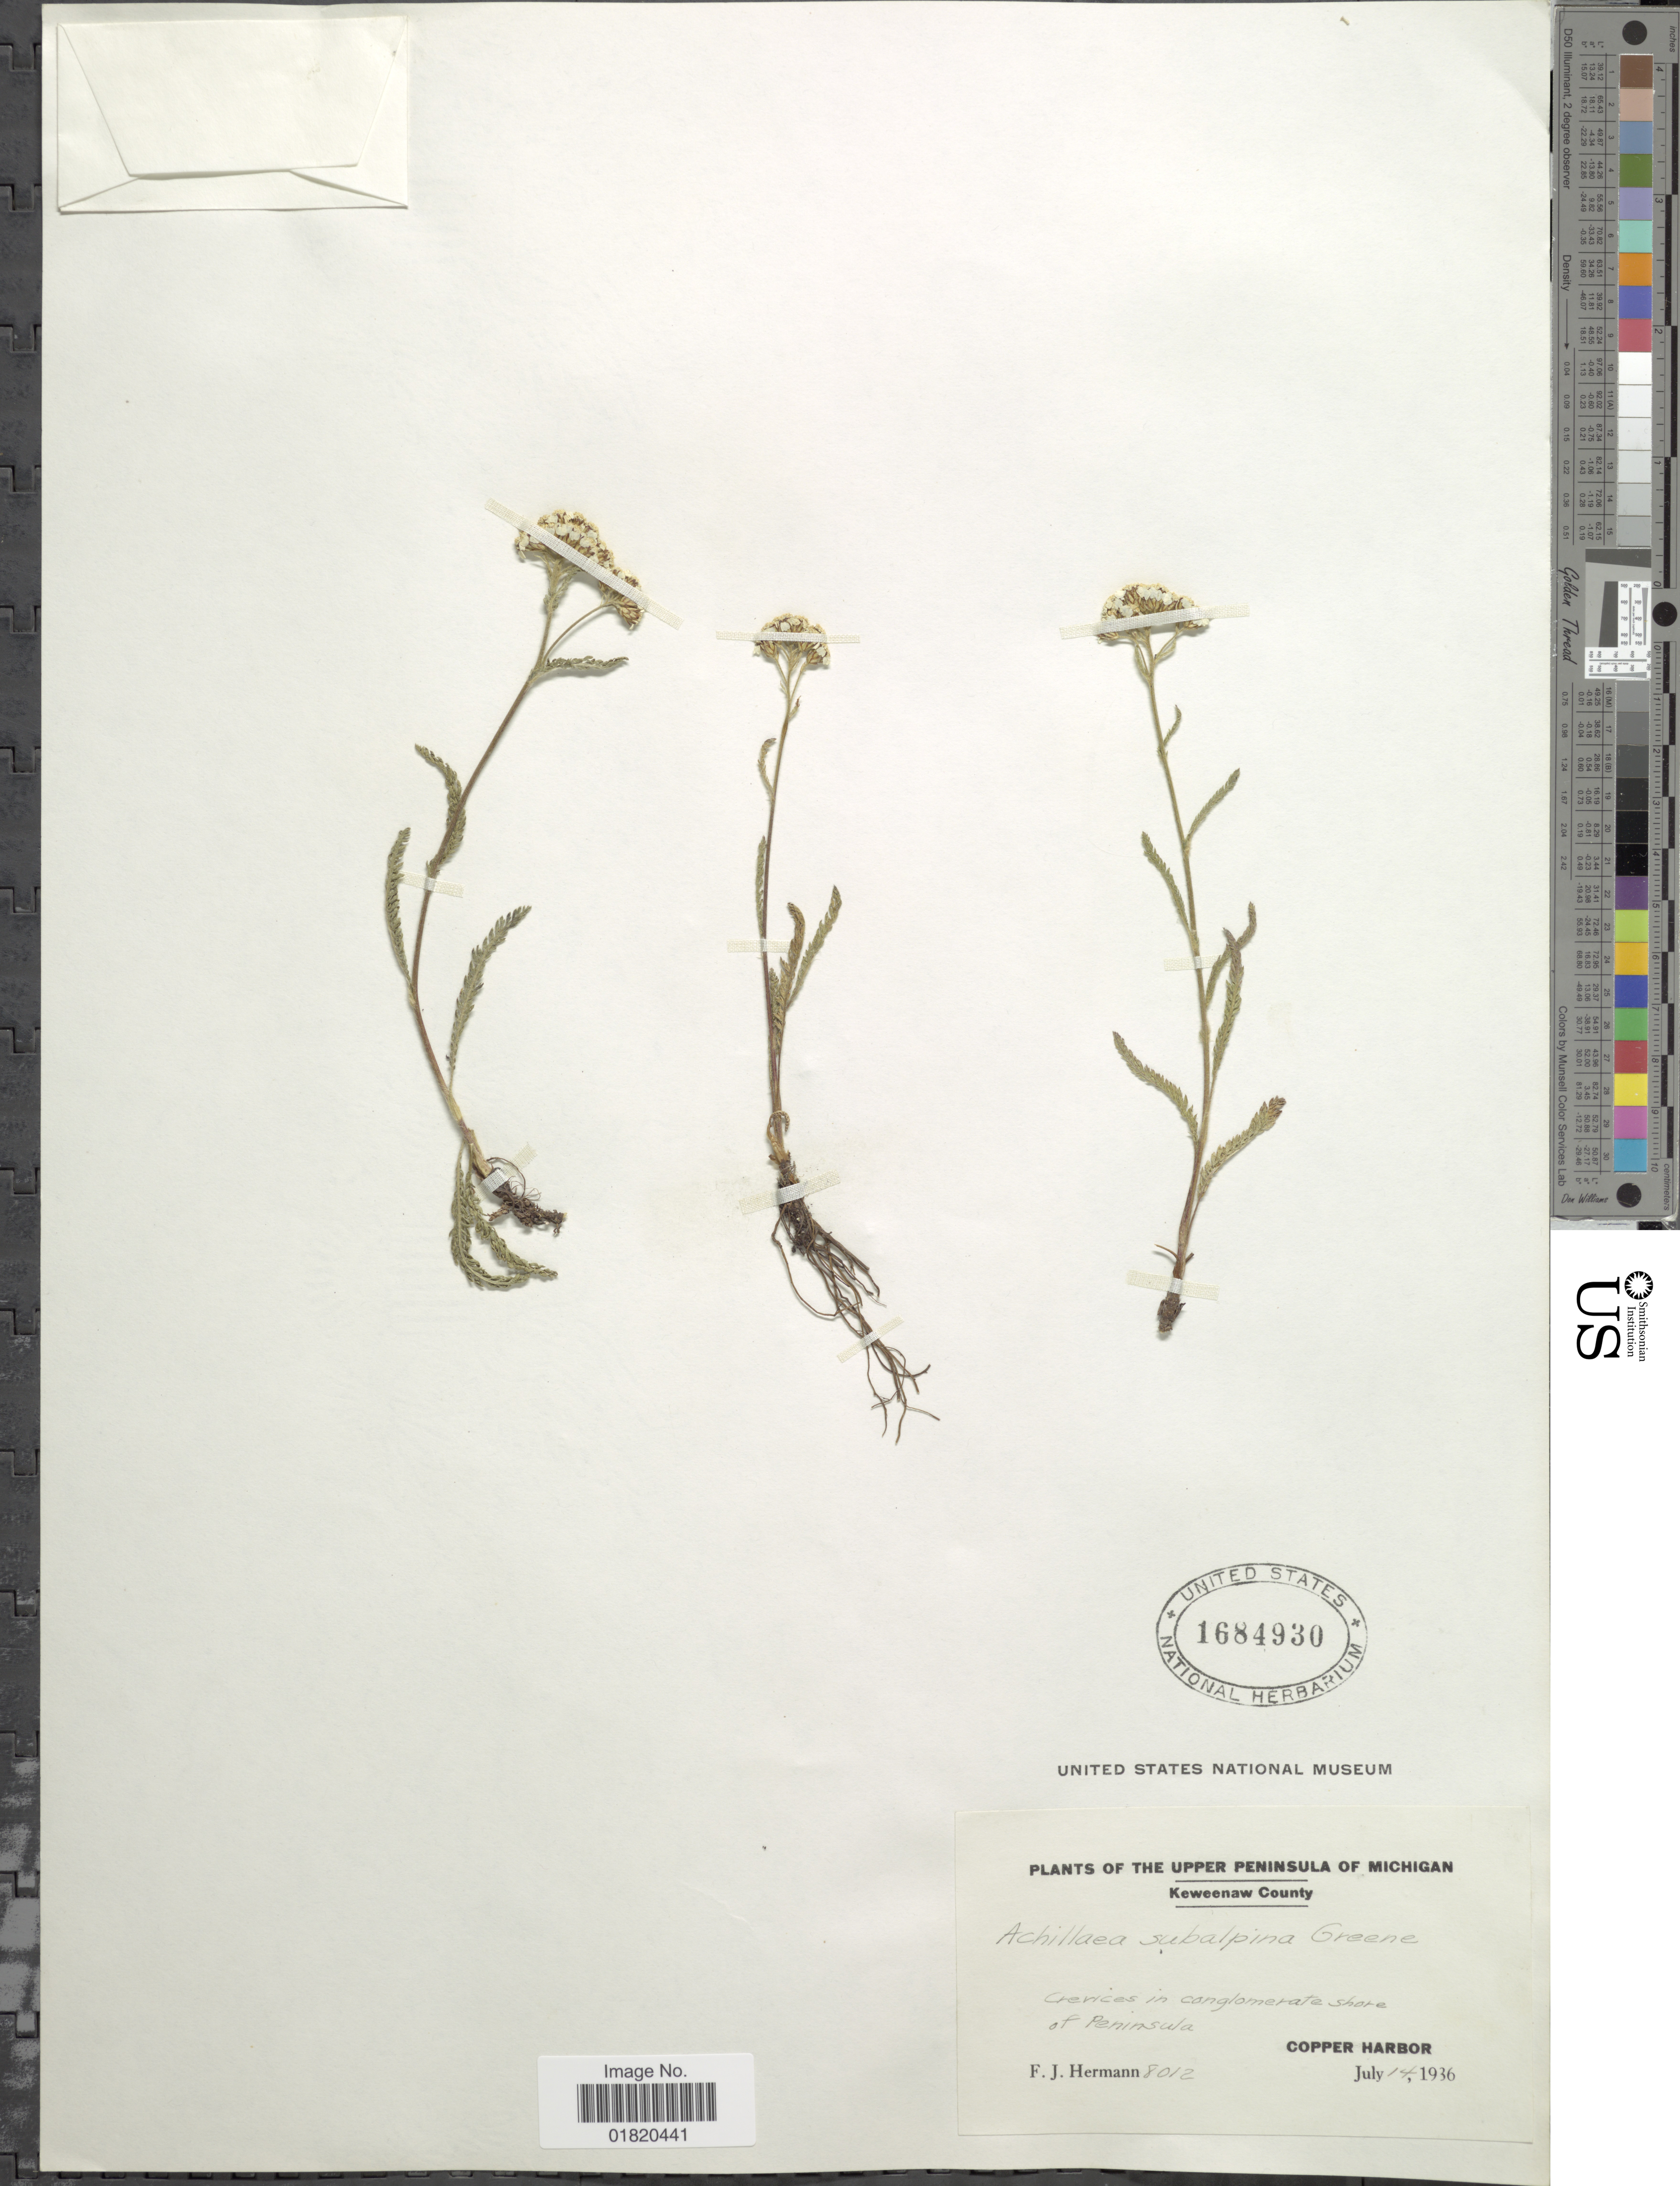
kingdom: Plantae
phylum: Tracheophyta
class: Magnoliopsida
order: Asterales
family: Asteraceae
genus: Achillea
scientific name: Achillea subalpina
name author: Greene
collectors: F. J. Hermann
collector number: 8012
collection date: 1936-07-14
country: United States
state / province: Michigan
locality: Upper Peninsula of Michigan. Keweenaw County. Crevices in conglomerate shore of Peninsula. Copper Harbor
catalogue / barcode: US 1684930